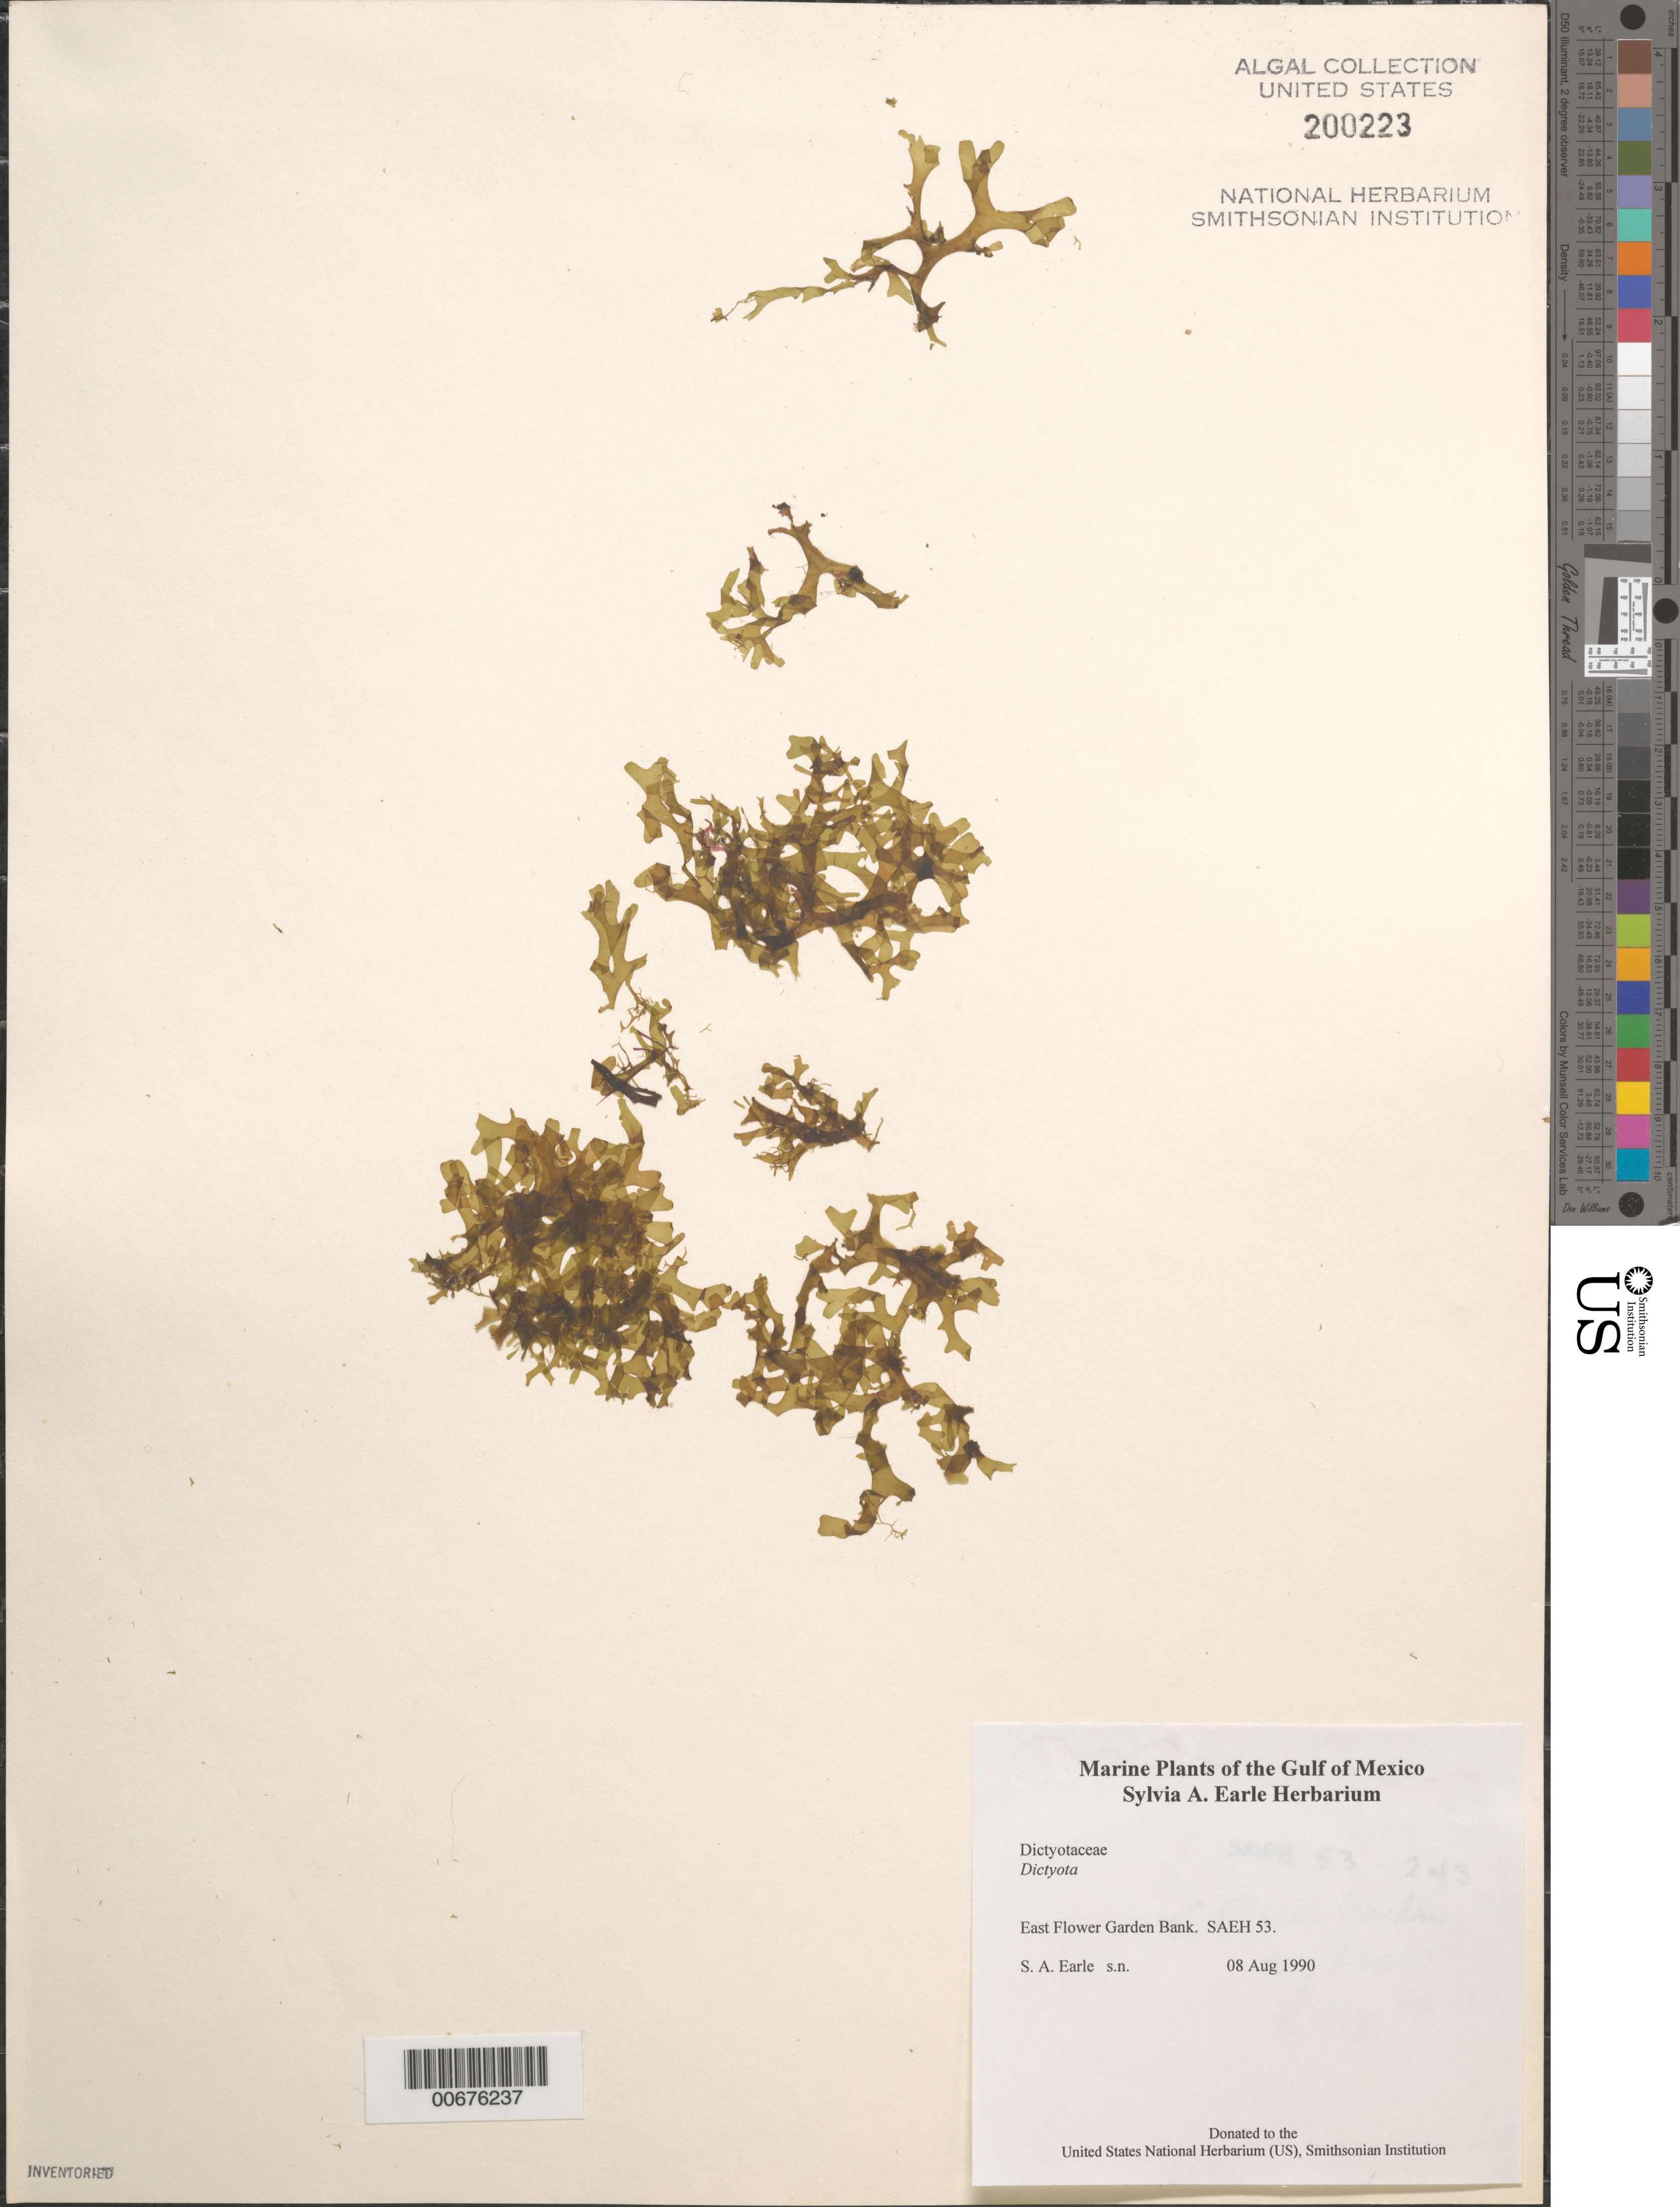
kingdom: Chromista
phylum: Ochrophyta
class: Phaeophyceae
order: Dictyotales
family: Dictyotaceae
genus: Dictyota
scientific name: Dictyota sp.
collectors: S. A. Earle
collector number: SAEH 53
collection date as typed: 08 Aug 1990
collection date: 1990-08-08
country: United States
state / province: Louisiana / Texas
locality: East Flower Garden Bank, Flower Garden Banks National Marine Sanctuary, Gulf of Mexico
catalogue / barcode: US 200223